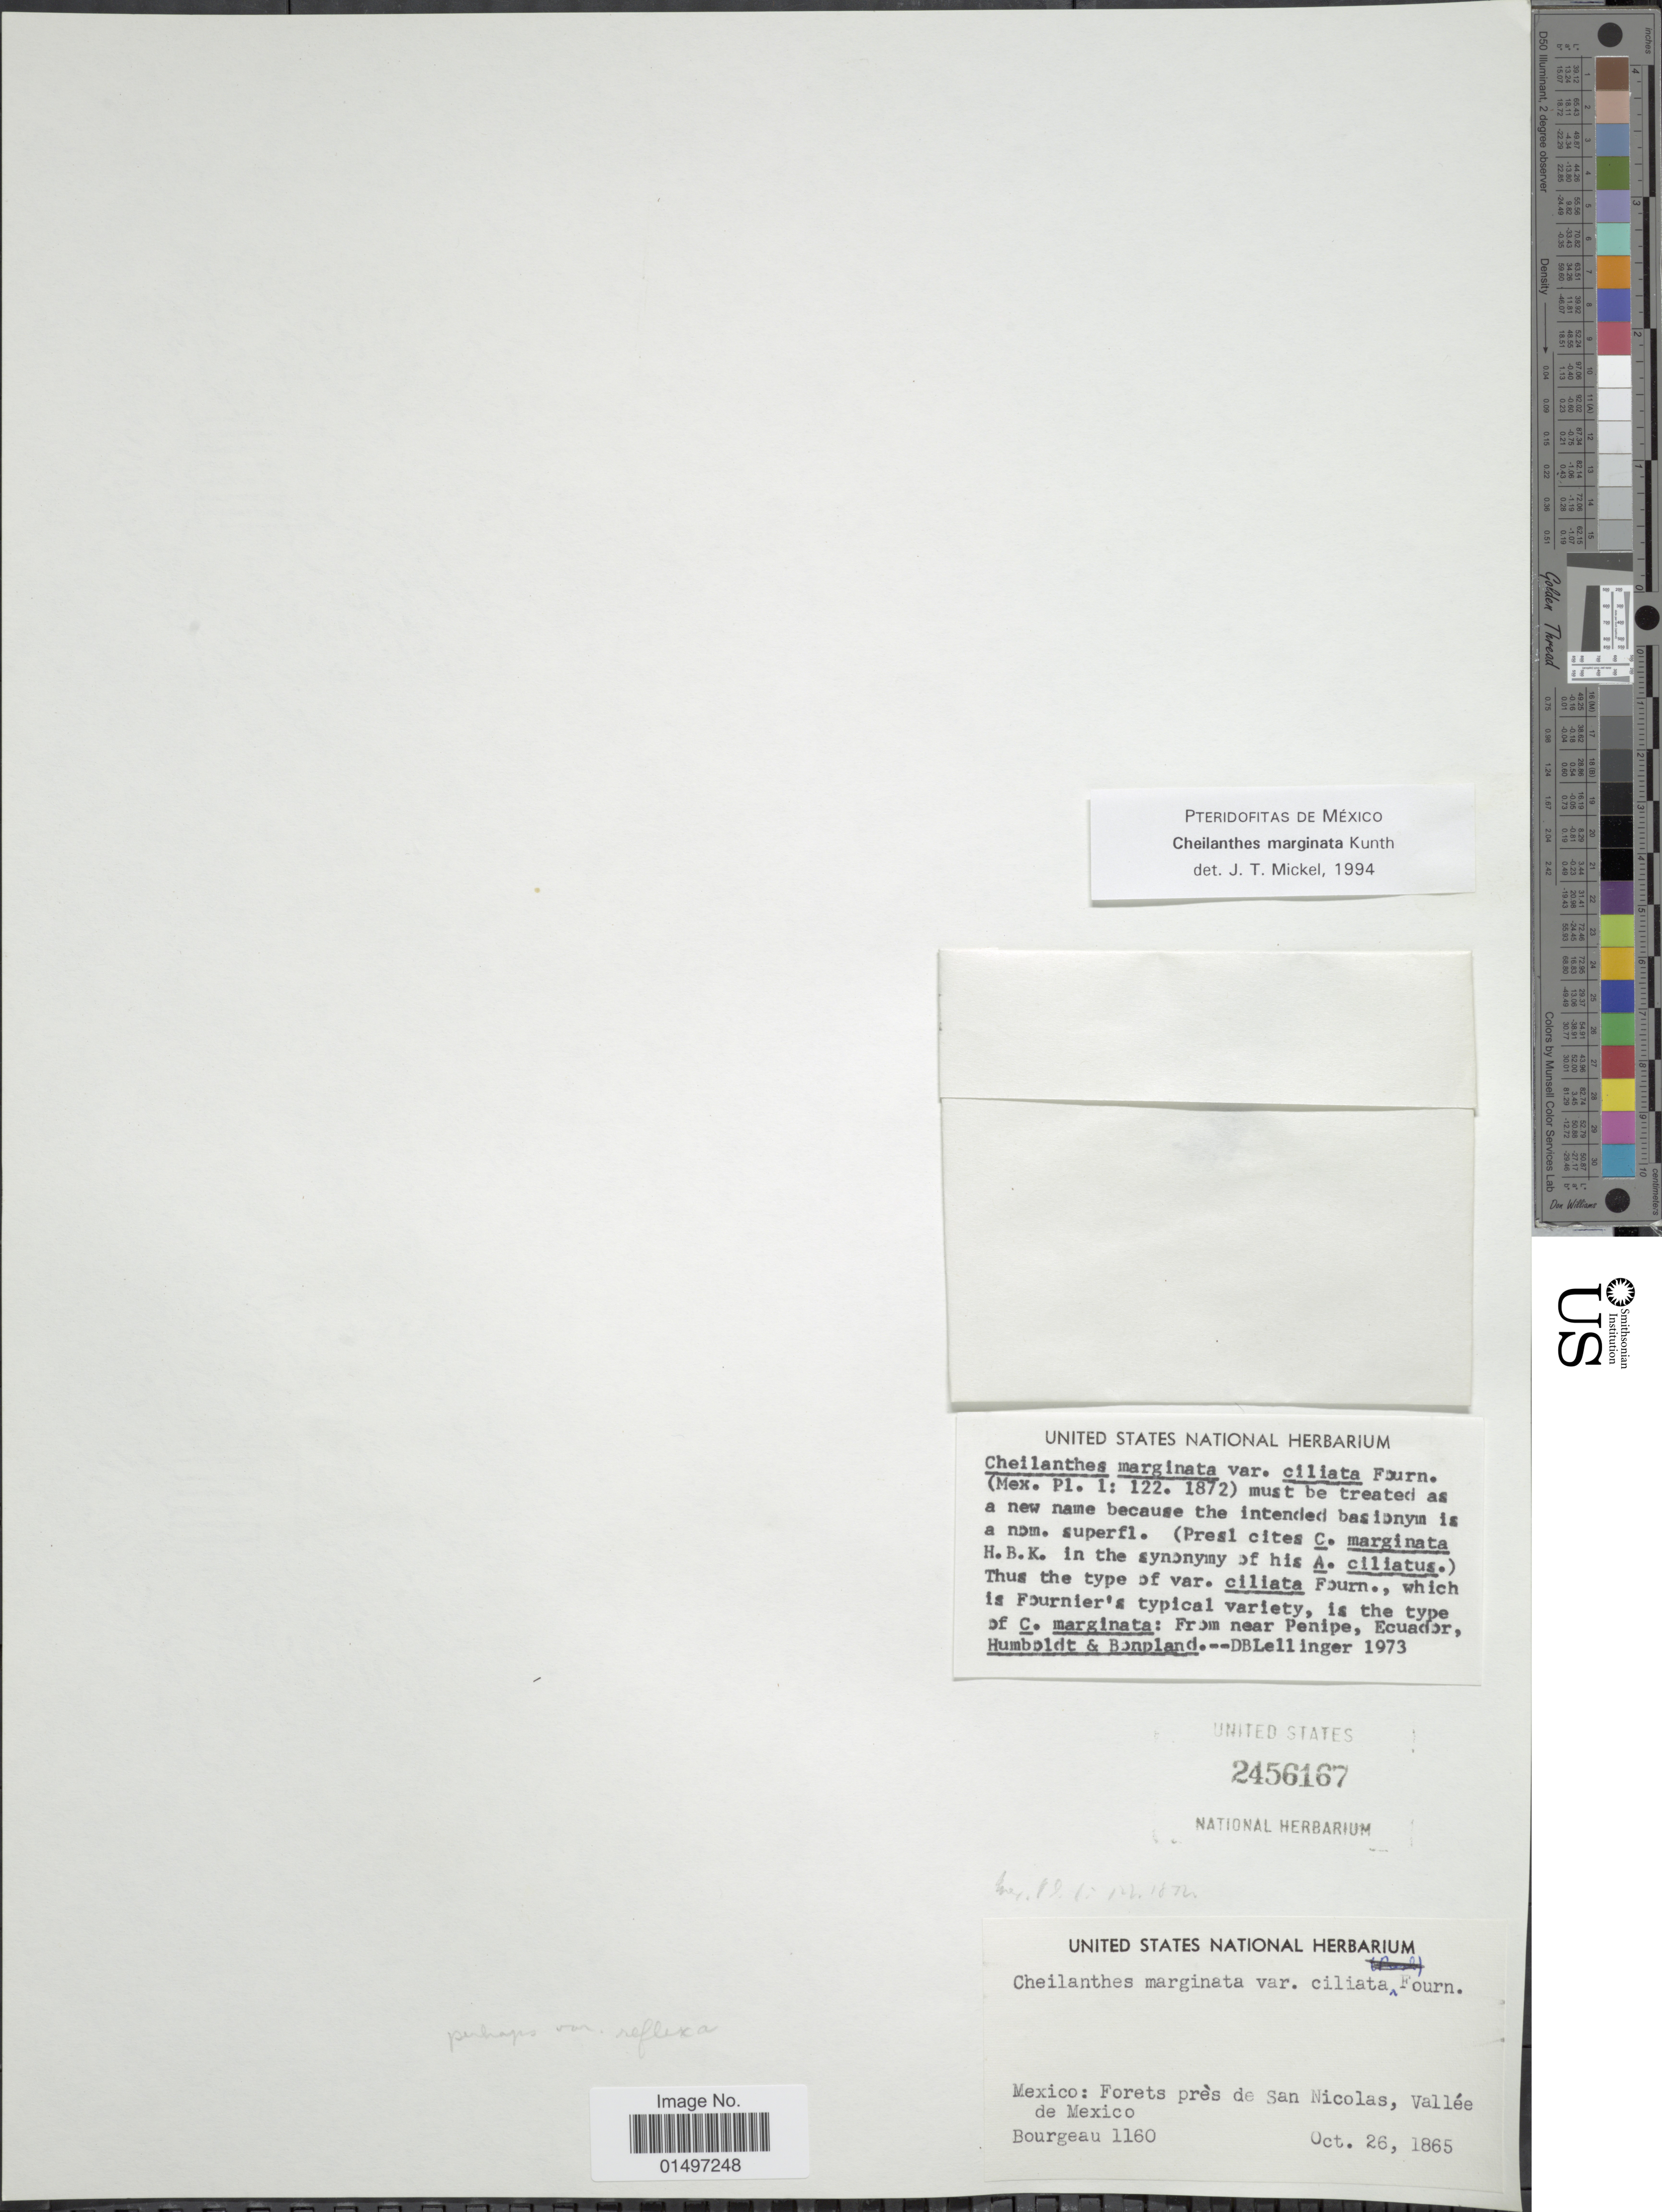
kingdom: Plantae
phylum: Tracheophyta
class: Polypodiopsida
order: Polypodiales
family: Pteridaceae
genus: Gaga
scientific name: Gaga marginata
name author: (Kunth) Fay W. Li & Windham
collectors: -. Bourgeau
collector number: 1160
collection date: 1865-10-26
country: Mexico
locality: Mexico: Forets pres de San Nicolas, Vallée de Mexico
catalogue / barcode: US 2456167